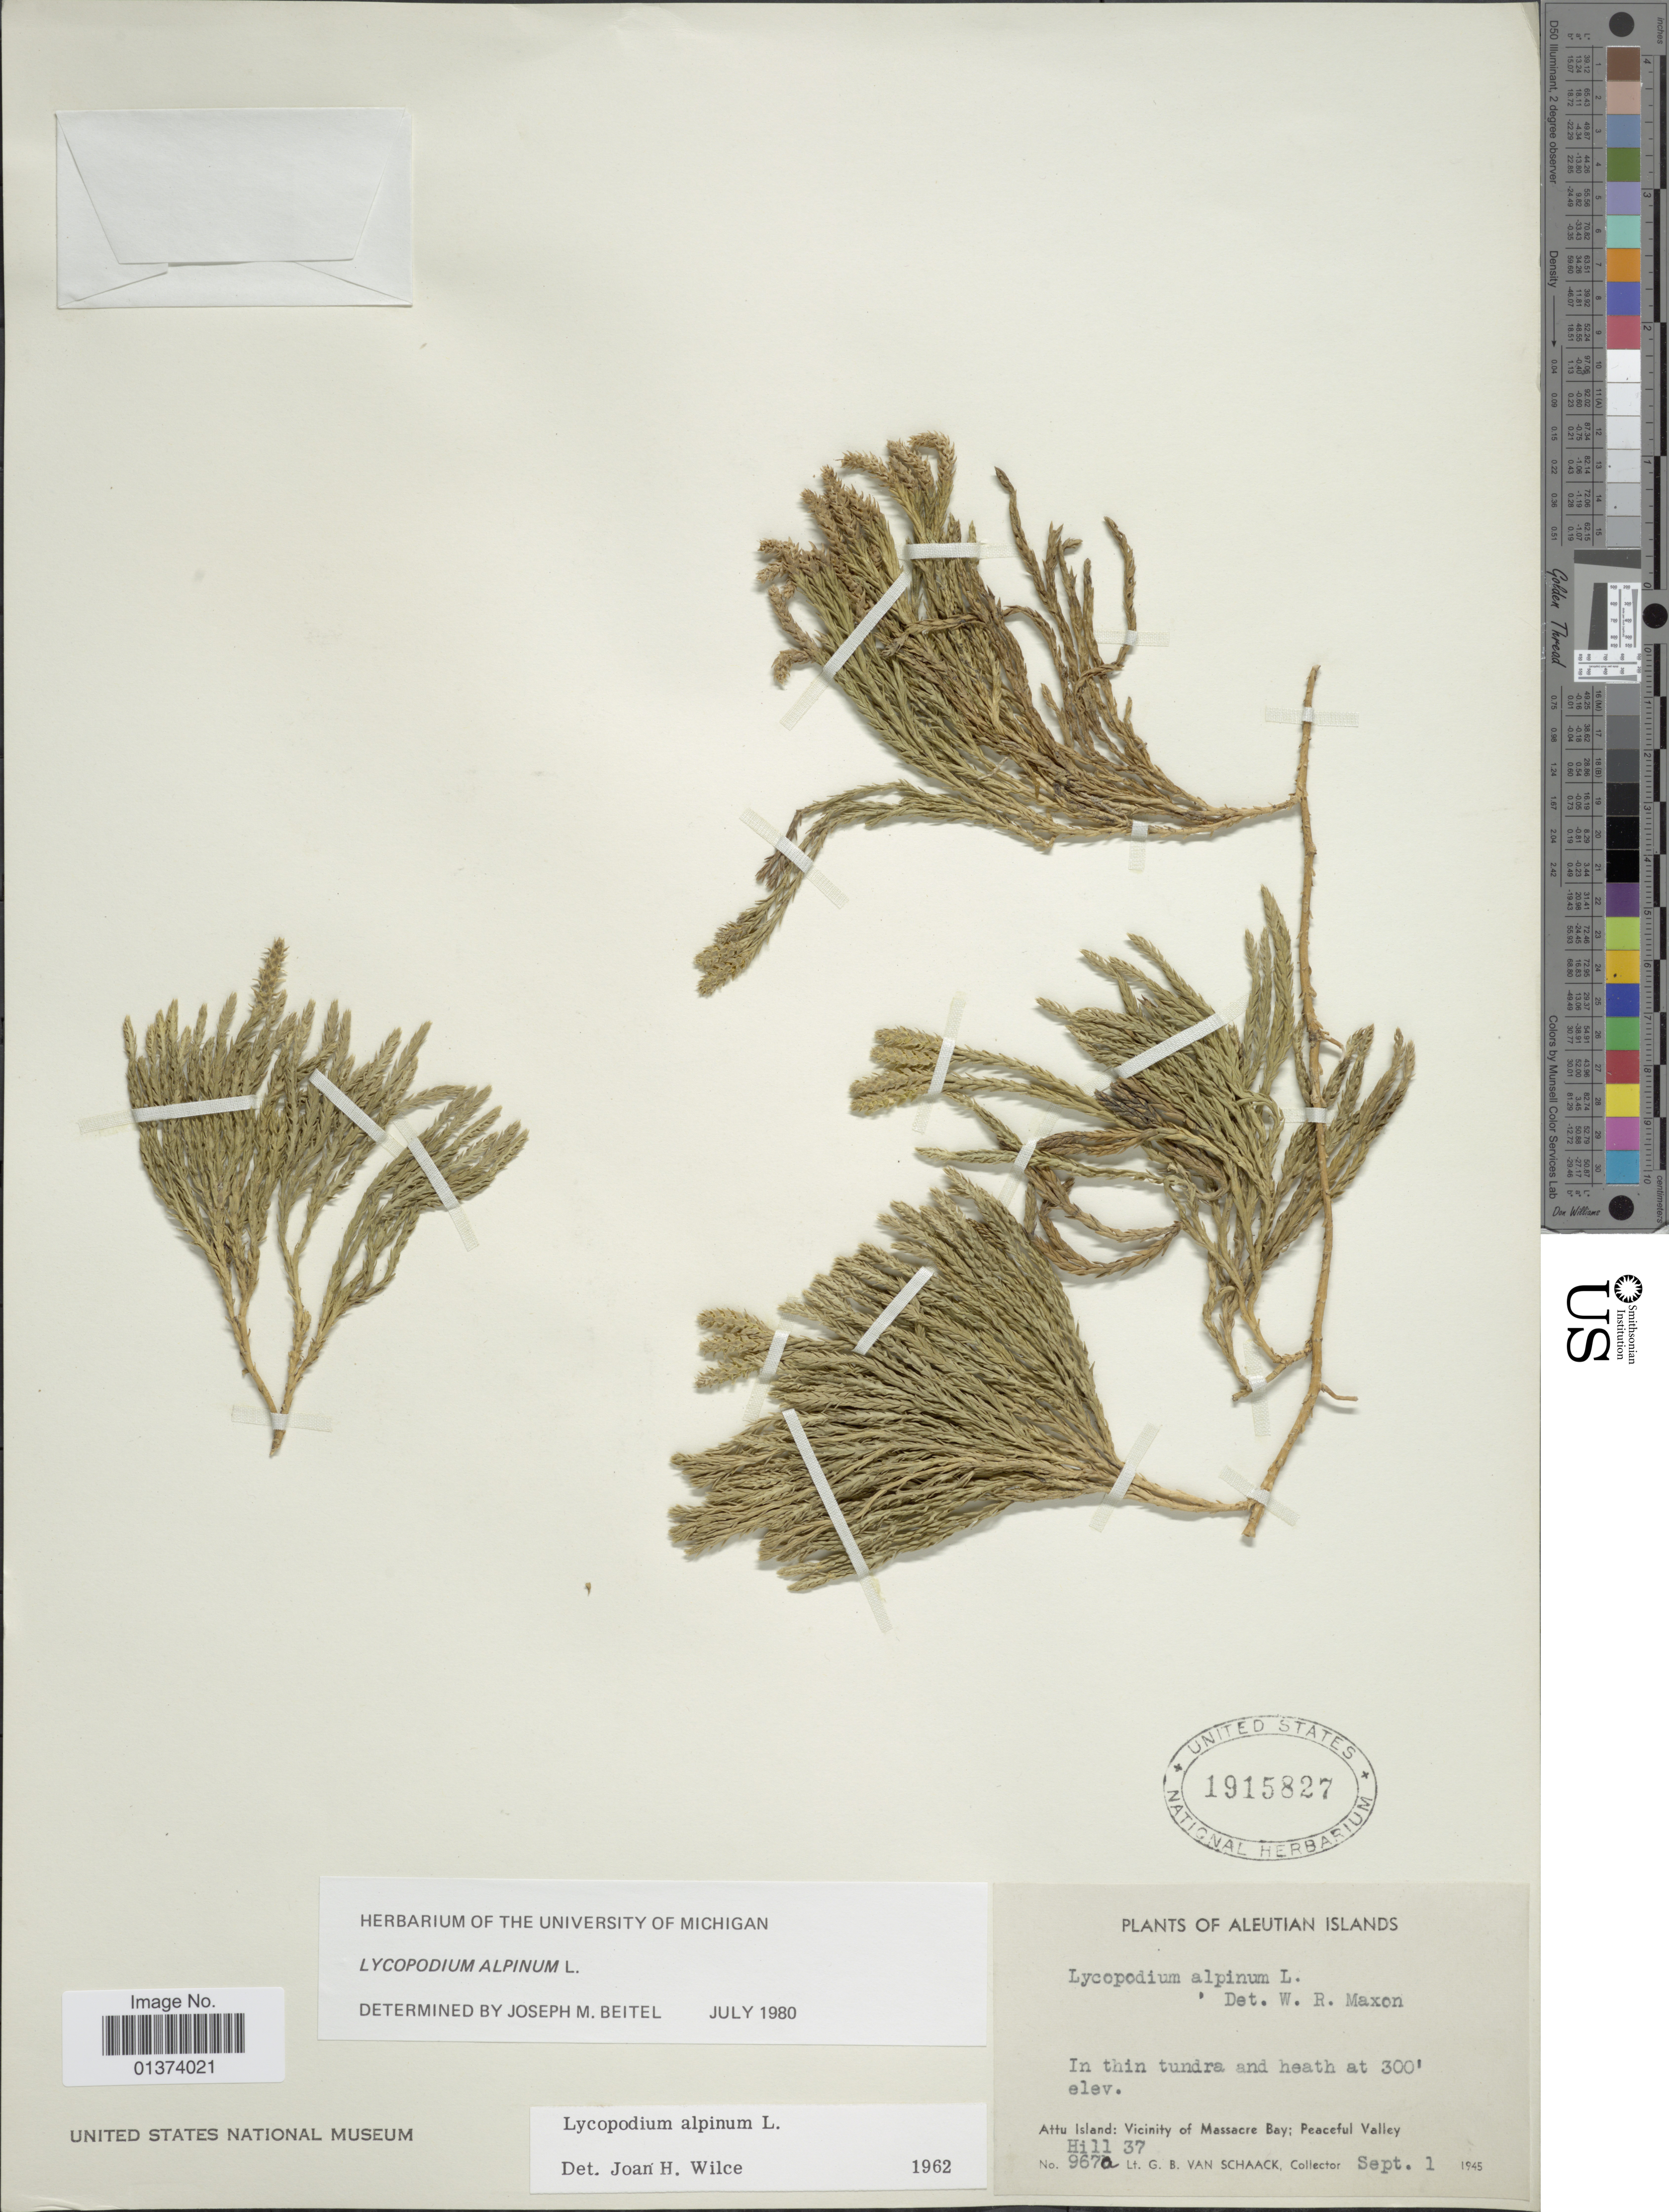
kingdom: Plantae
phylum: Tracheophyta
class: Lycopodiopsida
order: Lycopodiales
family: Lycopodiaceae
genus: Diphasiastrum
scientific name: Diphasiastrum alpinum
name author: (L.) Holub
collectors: G. Van Schaack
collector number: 967a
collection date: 1945-09-01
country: United States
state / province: Alaska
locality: Aleutian Islands, Attu Island: Vicinity of Massacre Bay; Peaceful Valley, Hill 37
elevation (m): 91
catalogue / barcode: US 1915827